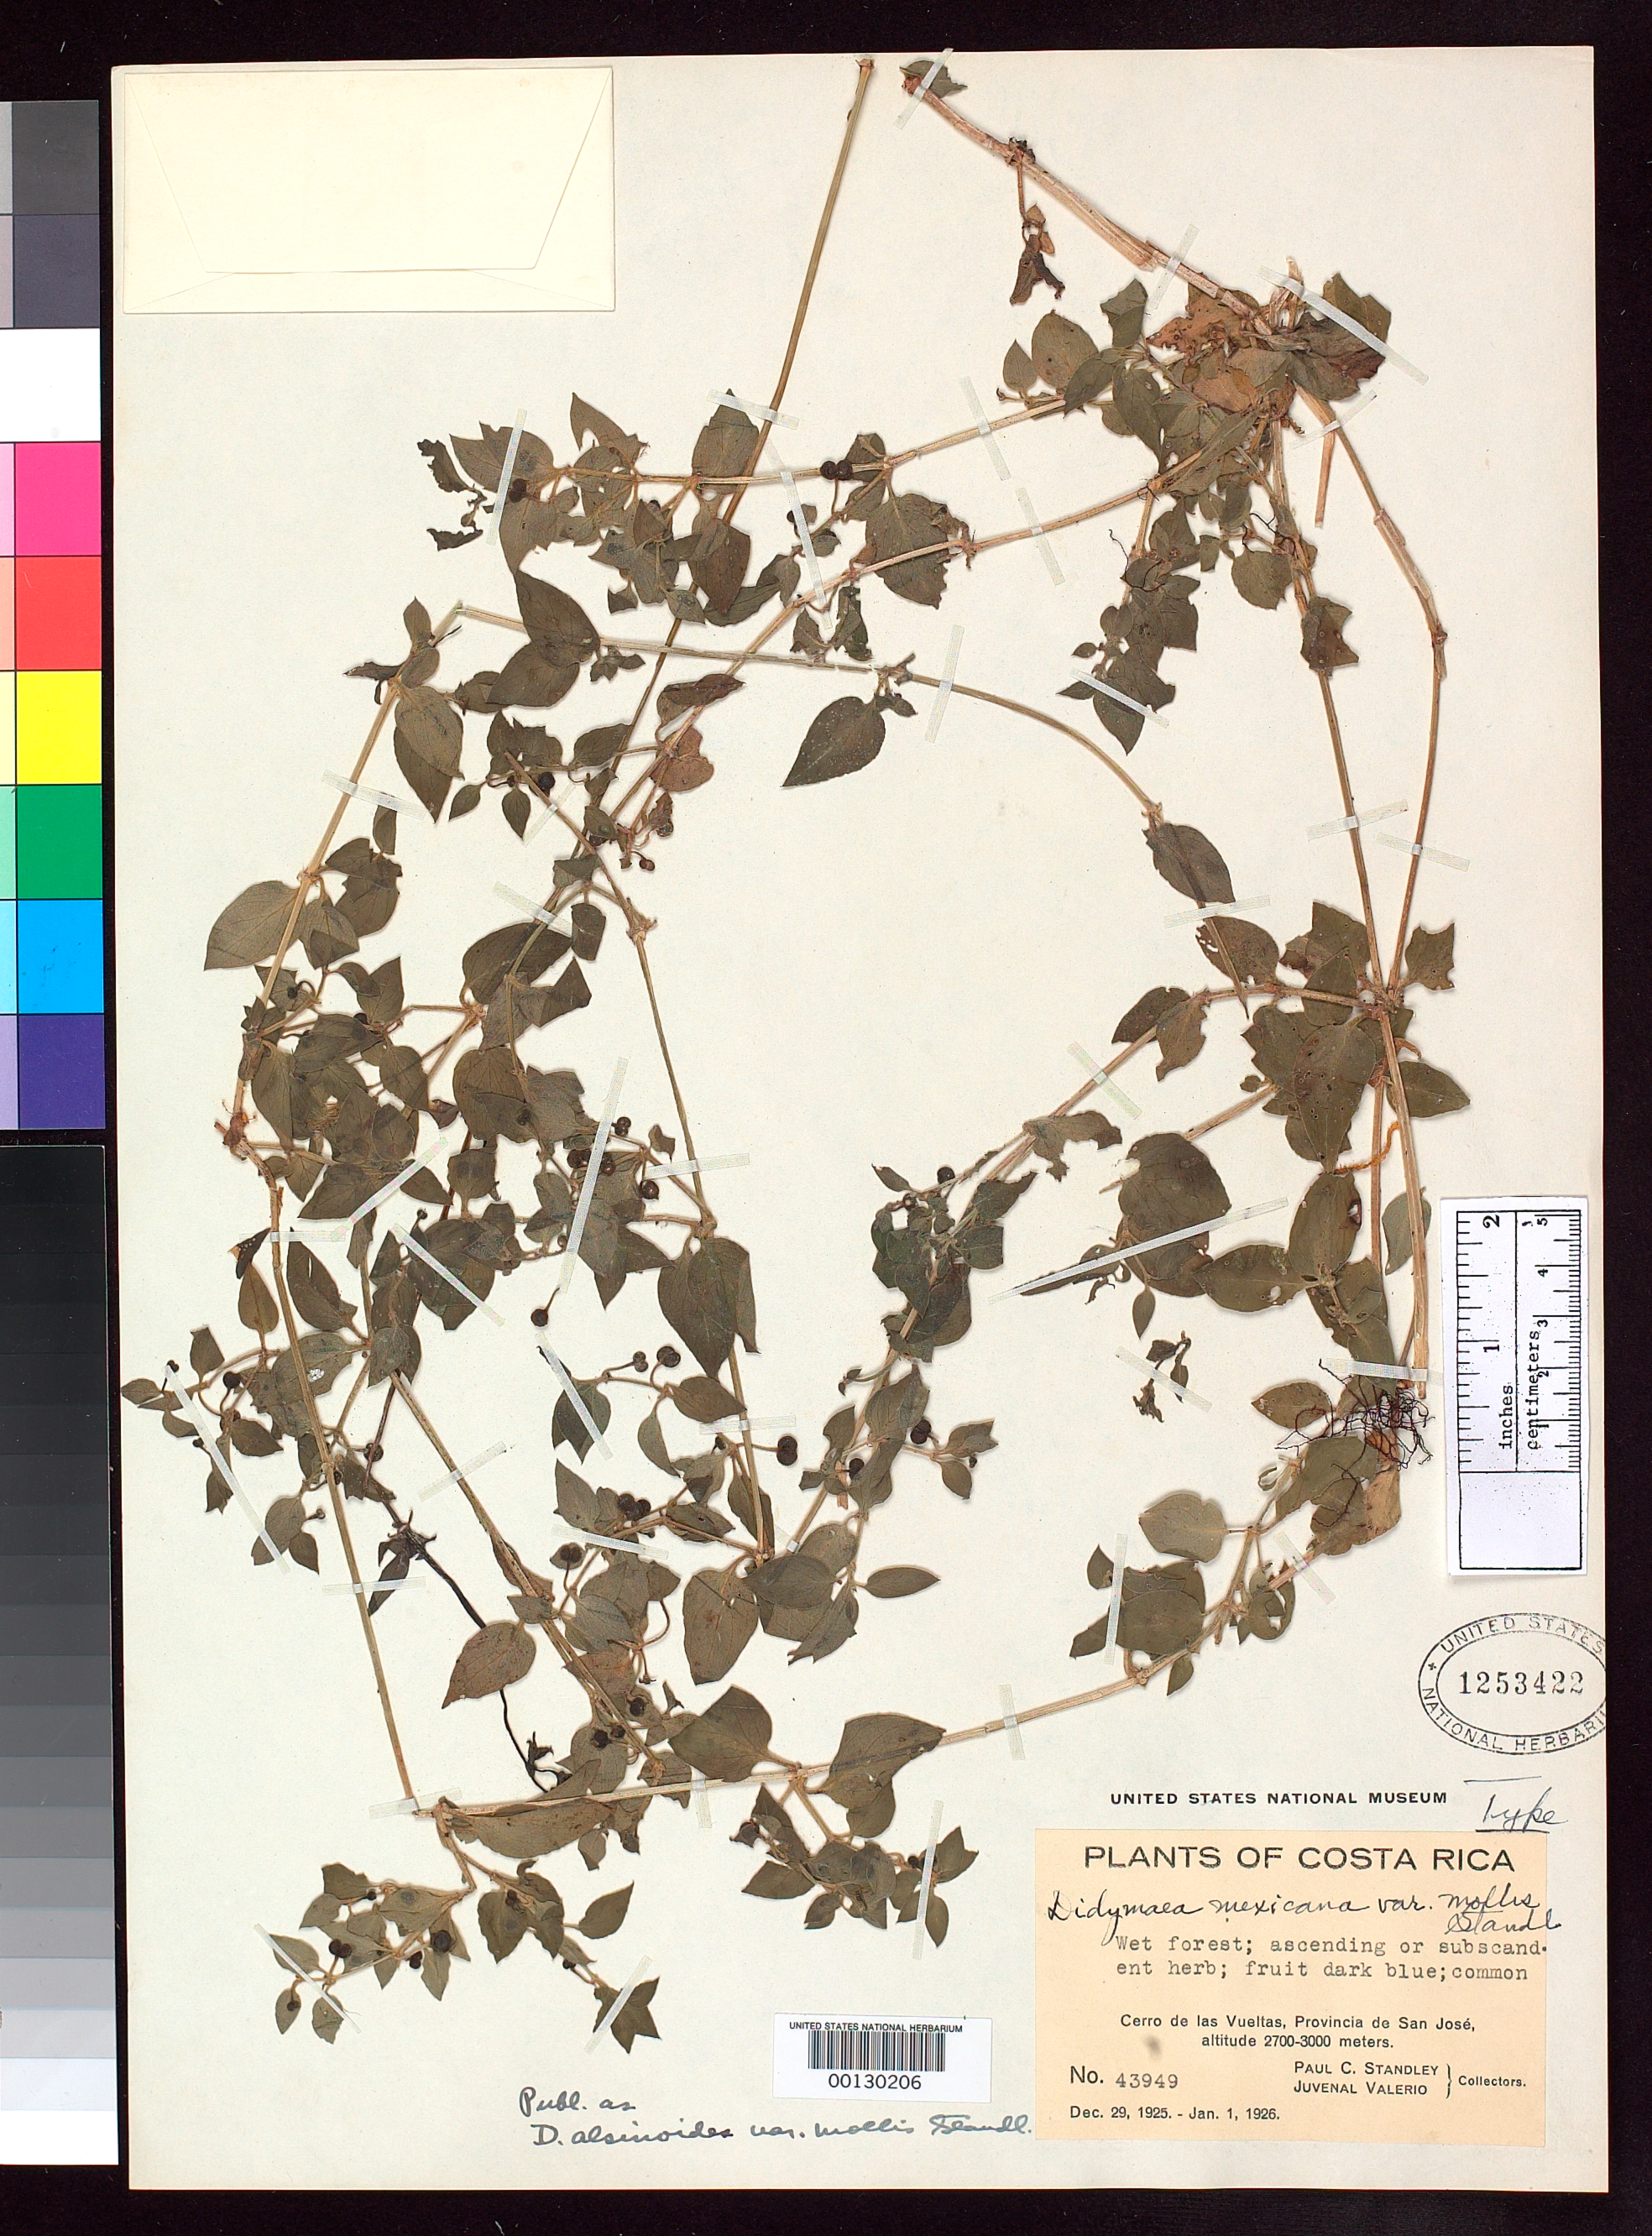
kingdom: Plantae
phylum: Tracheophyta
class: Magnoliopsida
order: Gentianales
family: Rubiaceae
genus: Didymaea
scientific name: Didymaea alsinoides var. mollis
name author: Standl.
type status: Holotype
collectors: P. C. Standley & J. Valerio R.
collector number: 43949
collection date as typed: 29 Dec 1925 to 01 Jan 1926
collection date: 1925-12-29/1926-01-01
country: Costa Rica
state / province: San José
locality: Cerro de las Vueltas.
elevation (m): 2700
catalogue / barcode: US 1253422